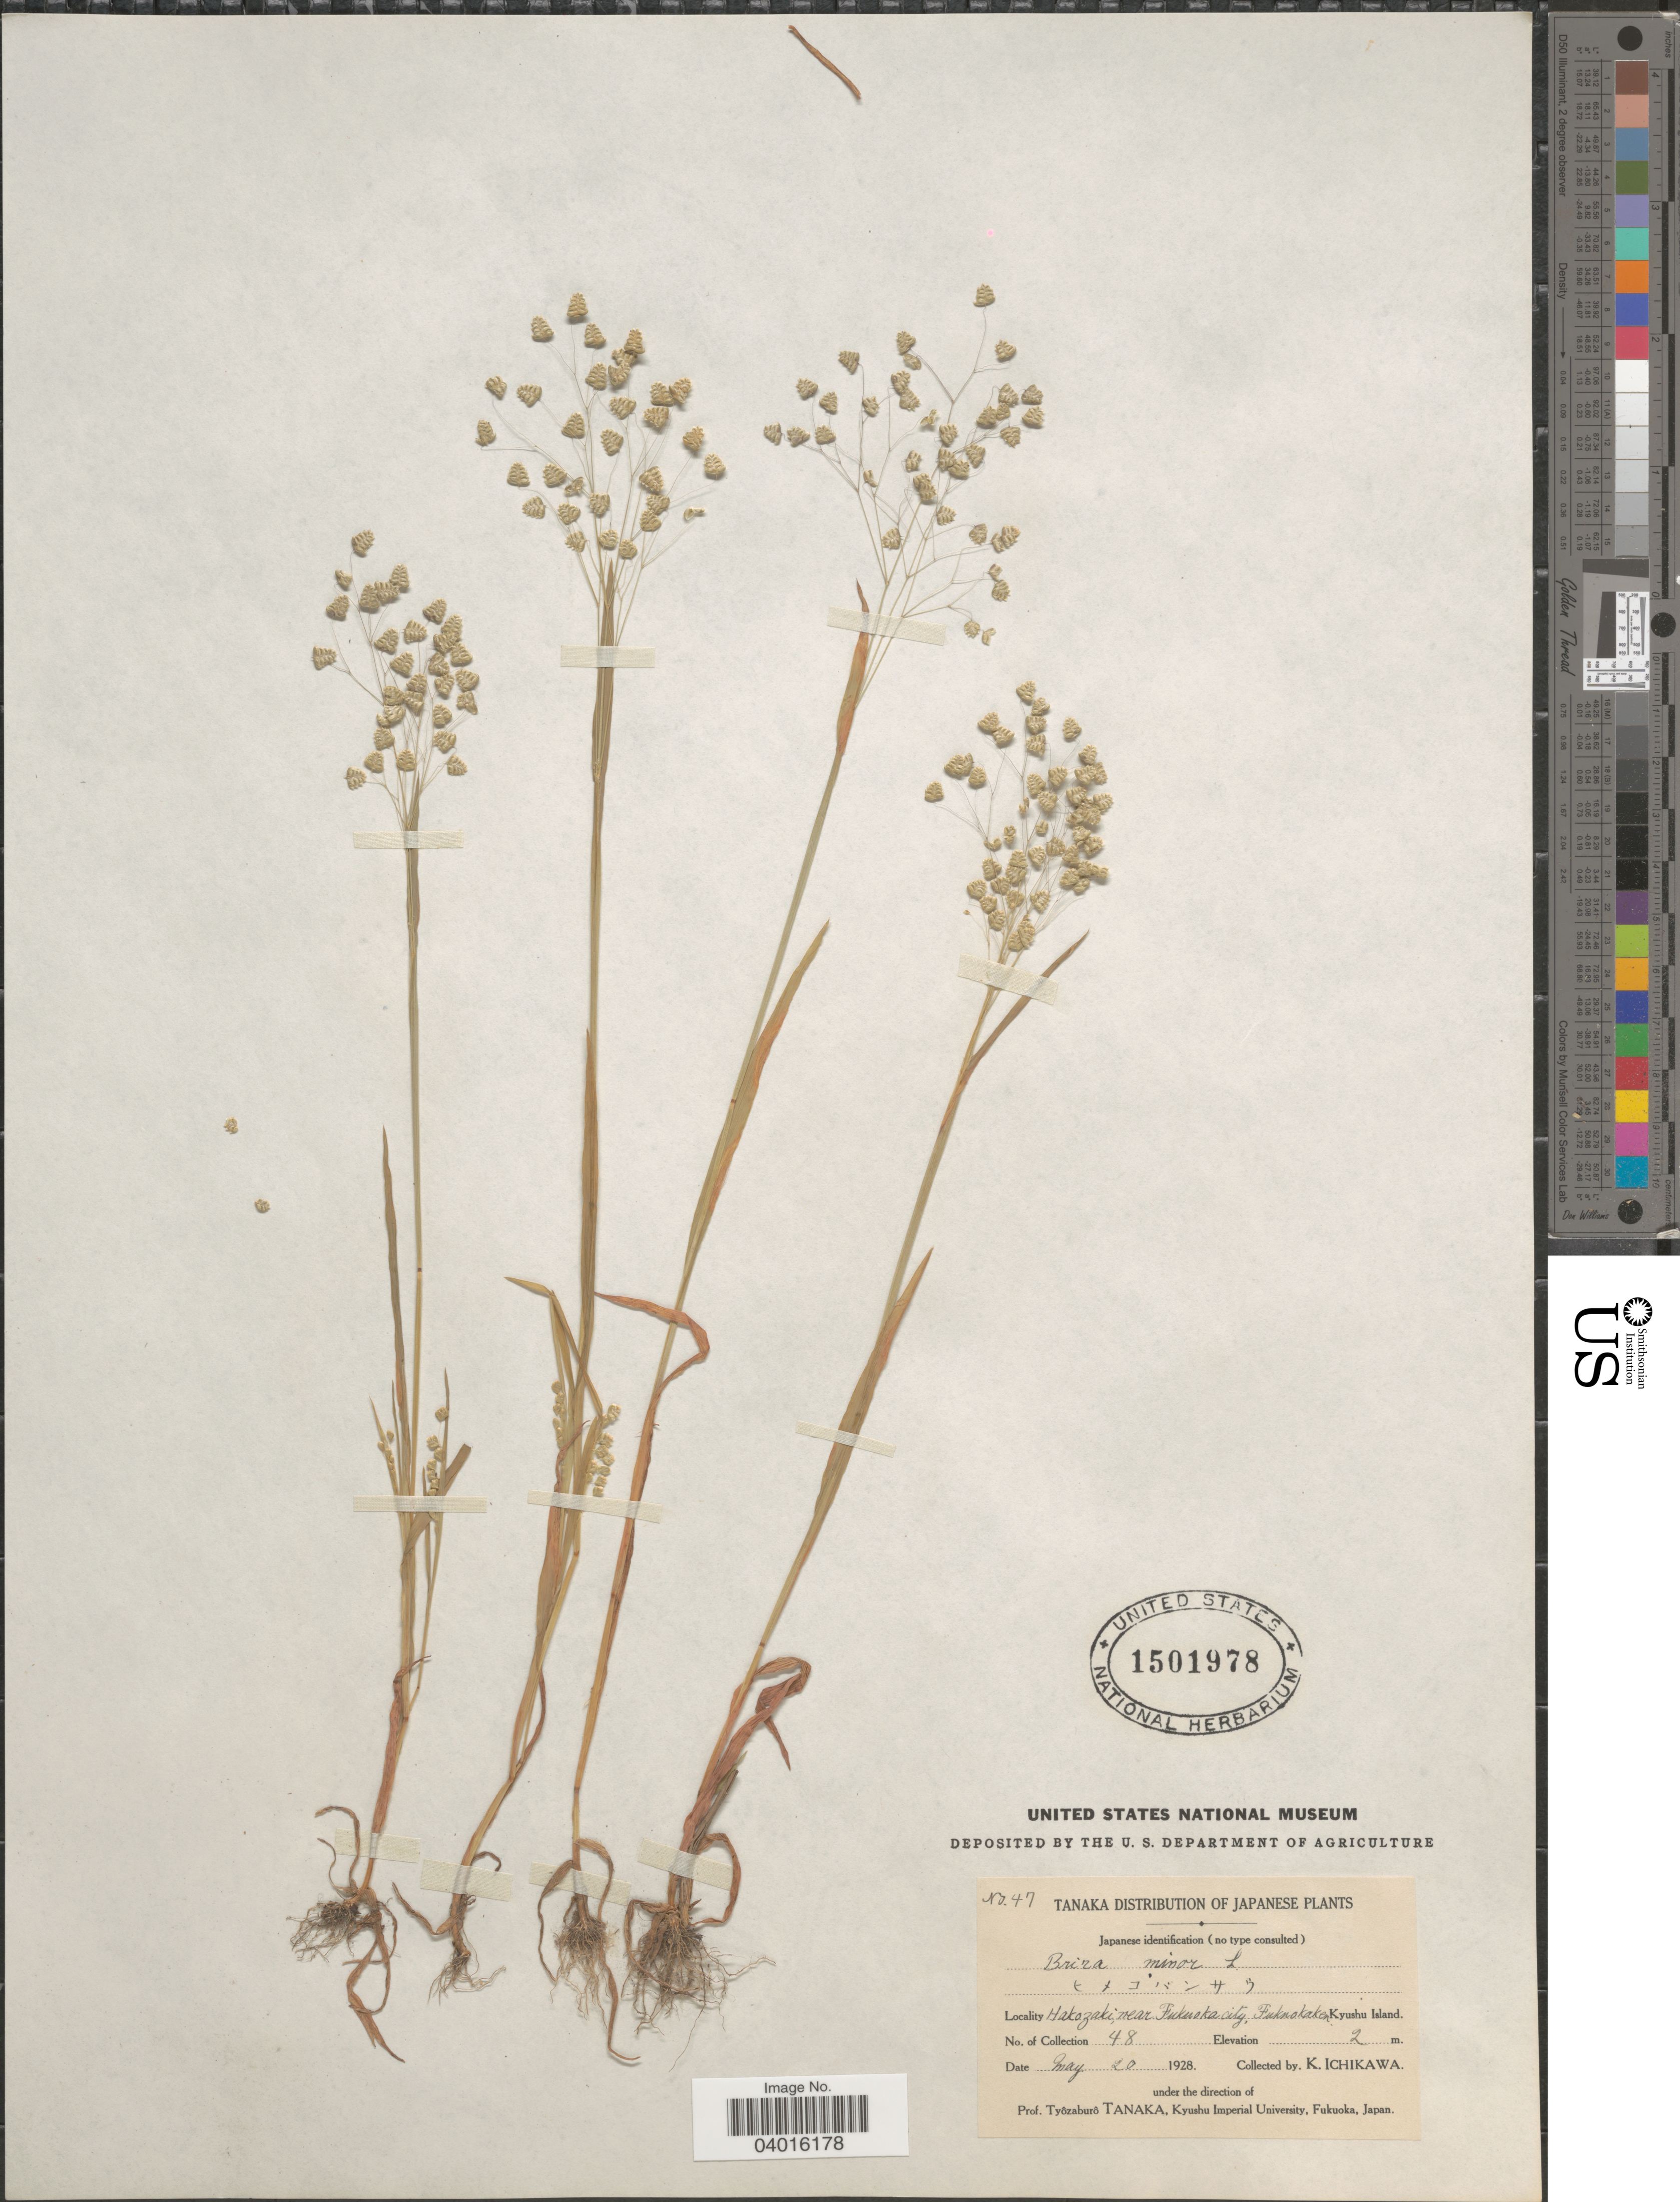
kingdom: Plantae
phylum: Tracheophyta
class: Liliopsida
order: Poales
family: Poaceae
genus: Briza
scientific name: Briza minor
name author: L.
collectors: K. Ichikawa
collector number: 47/48?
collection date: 1928-05-20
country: Japan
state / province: Hukuoka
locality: Hakozaki, near Fukuoka city, Fukuokaken Kyushu Island.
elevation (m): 2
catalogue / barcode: US 1501978